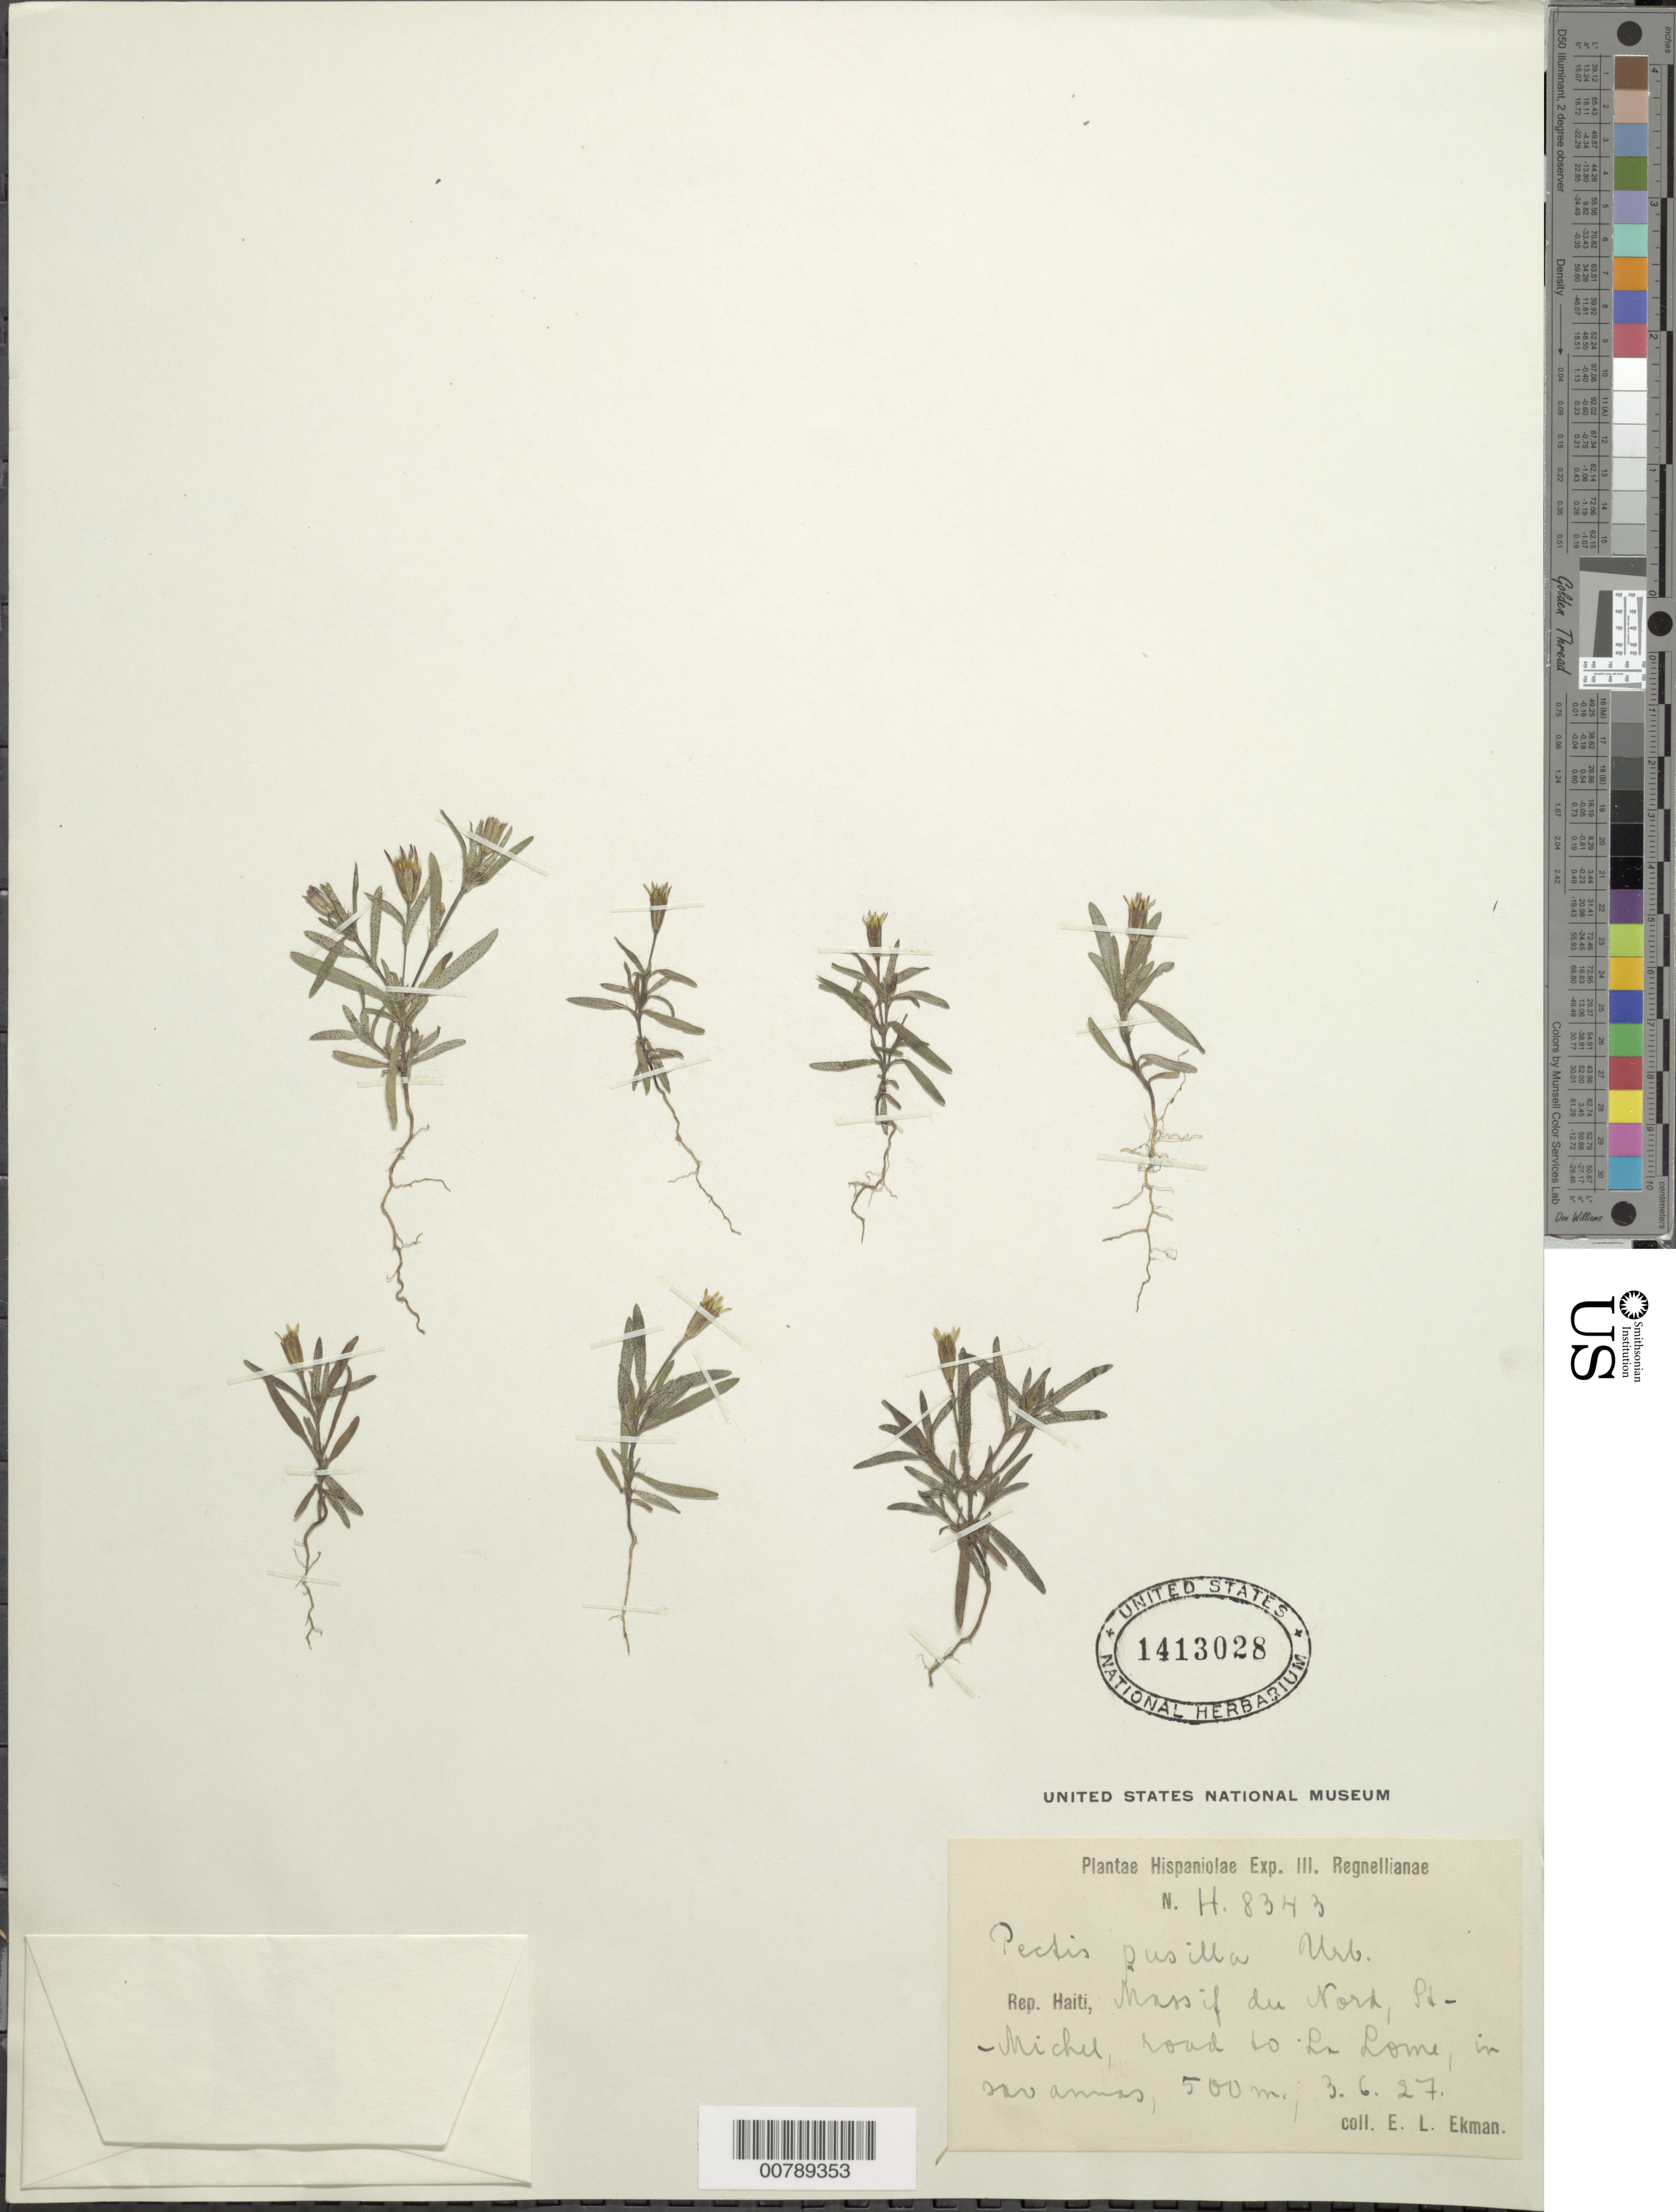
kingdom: Plantae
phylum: Tracheophyta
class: Magnoliopsida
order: Asterales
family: Asteraceae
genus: Pectis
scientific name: Pectis pusilla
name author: Urb.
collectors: E. L. Ekman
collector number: H 8343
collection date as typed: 03 Jun 1927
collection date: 1927-06-03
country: Haiti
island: Hispaniola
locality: Massif du Nord, Pd.-Michel, road to La Lome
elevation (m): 500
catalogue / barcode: US 1413028